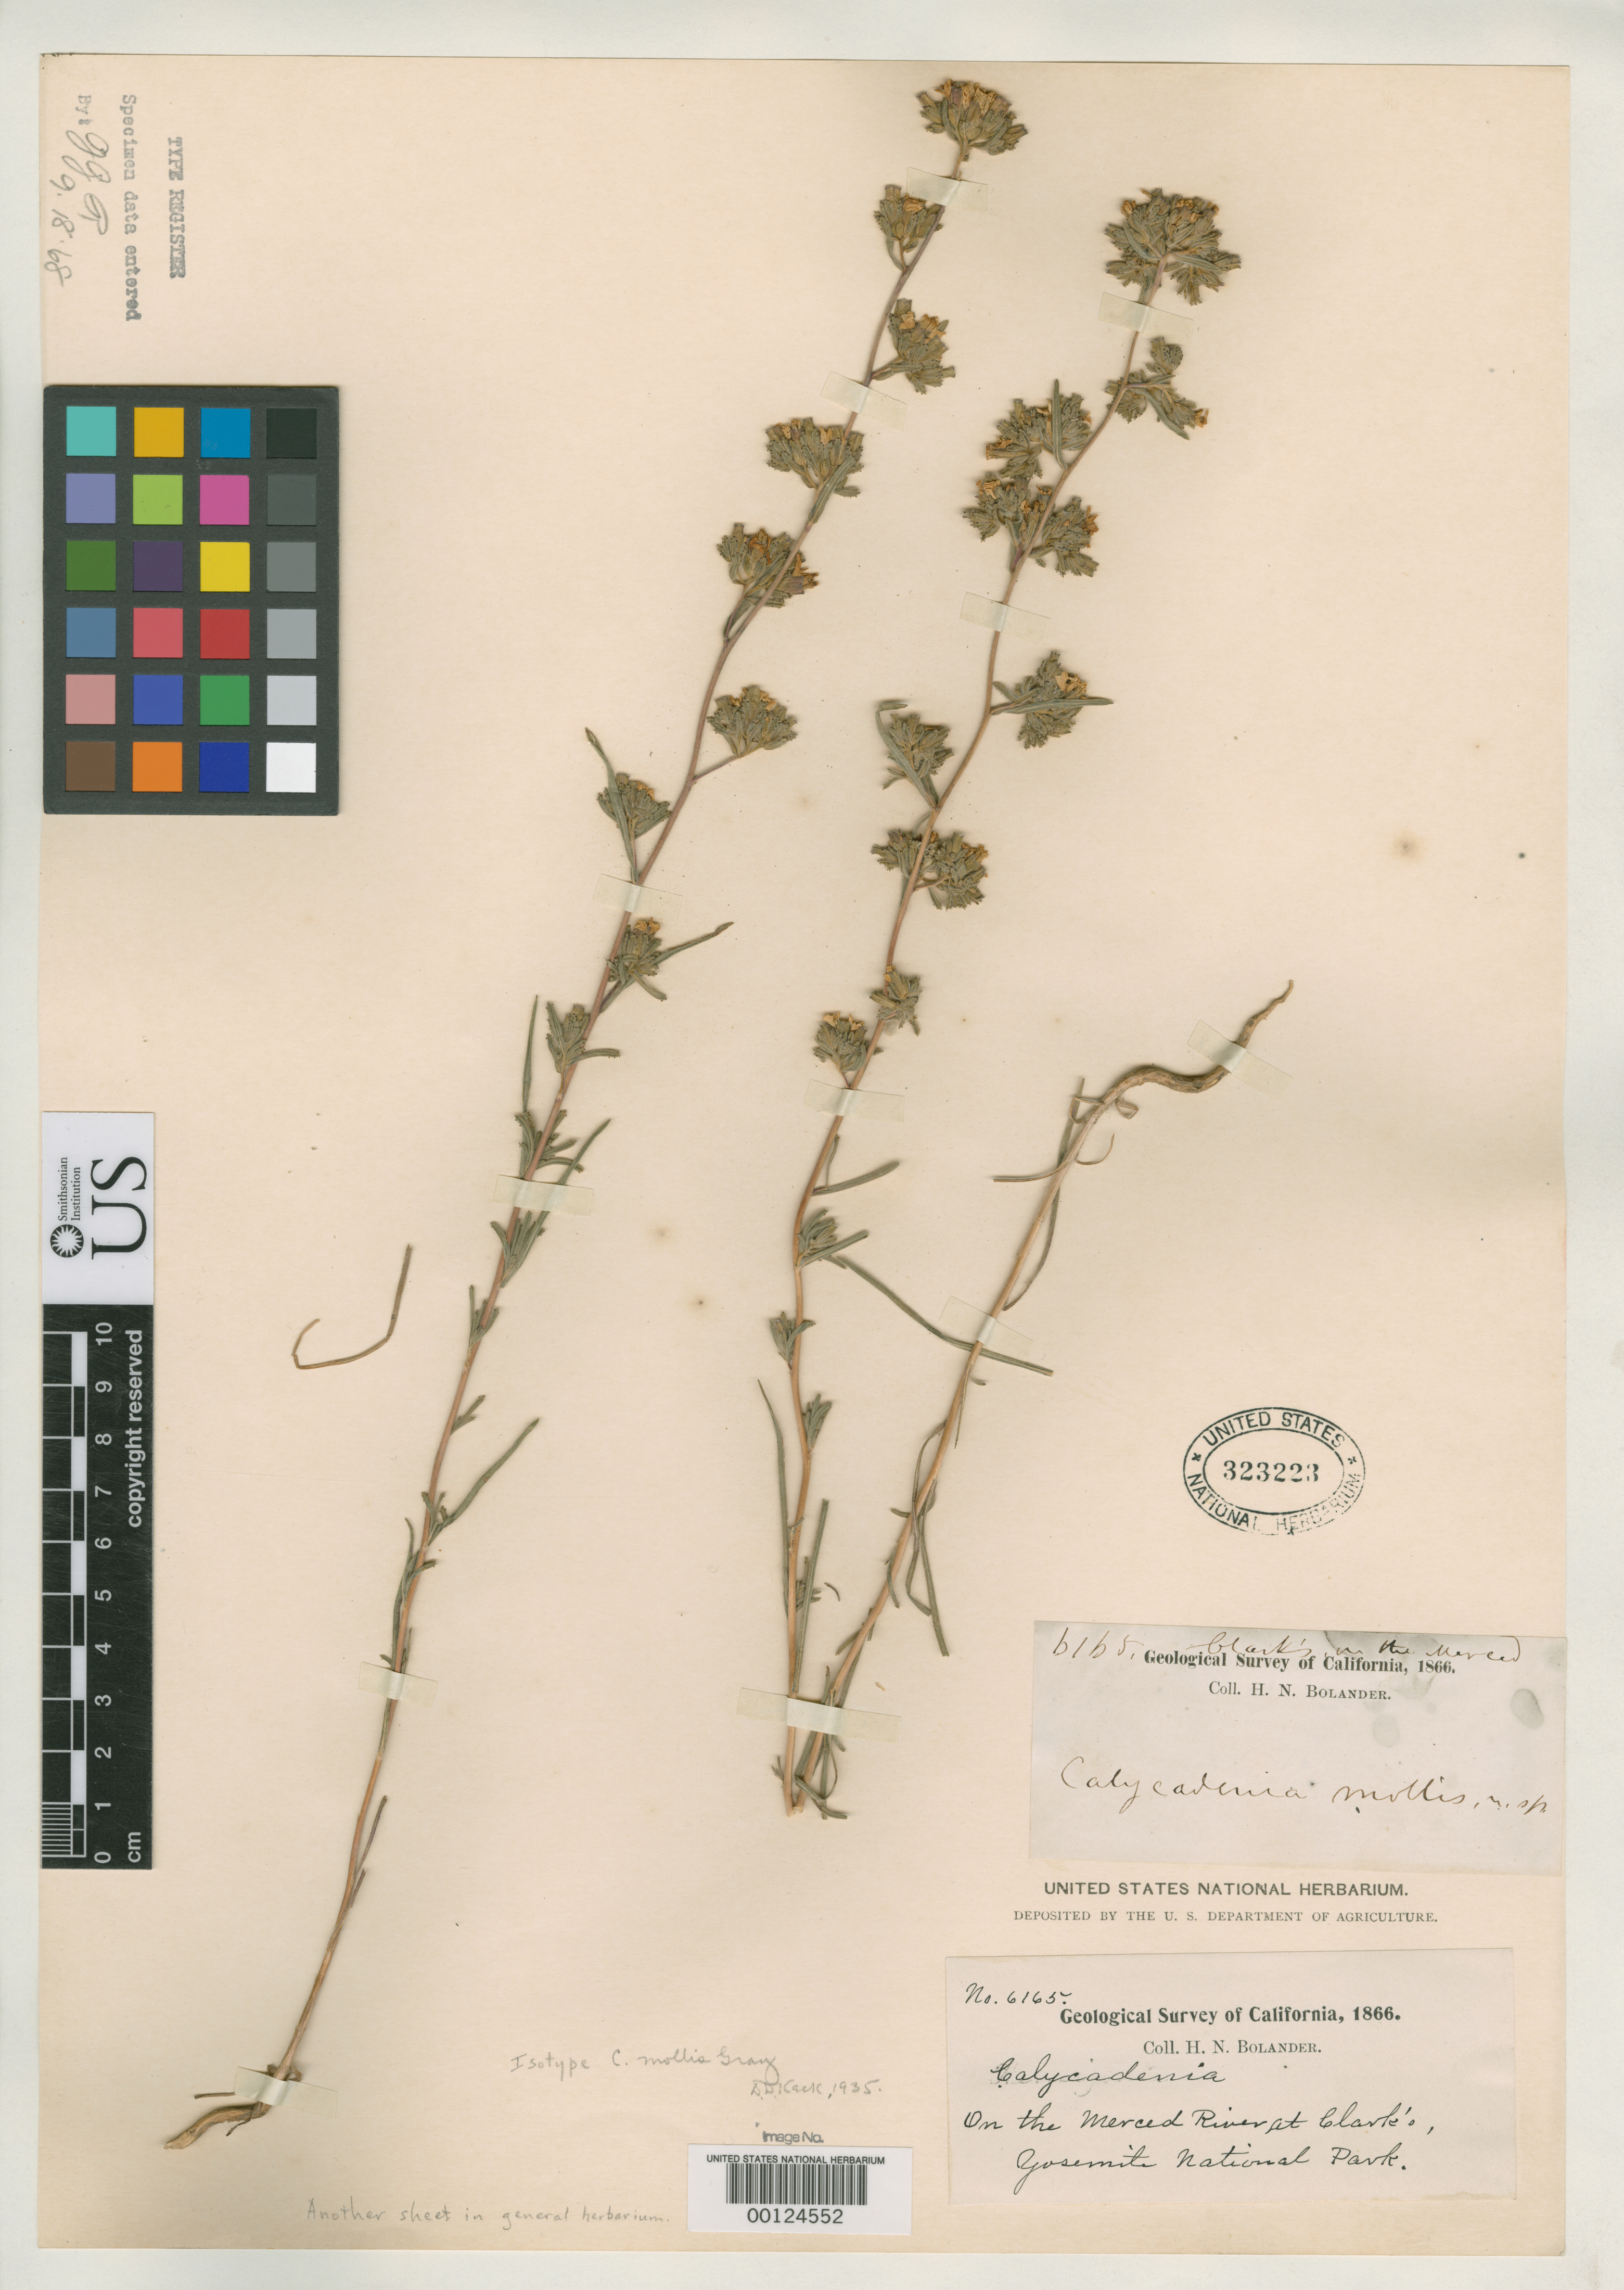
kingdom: Plantae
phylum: Tracheophyta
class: Magnoliopsida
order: Asterales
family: Asteraceae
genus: Calycadenia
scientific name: Calycadenia mollis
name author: A. Gray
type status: Isotype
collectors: H. Bolander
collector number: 6165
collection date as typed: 1866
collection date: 1866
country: United States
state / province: California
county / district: Mariposa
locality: On Merced River at Clark's.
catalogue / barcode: US 323223